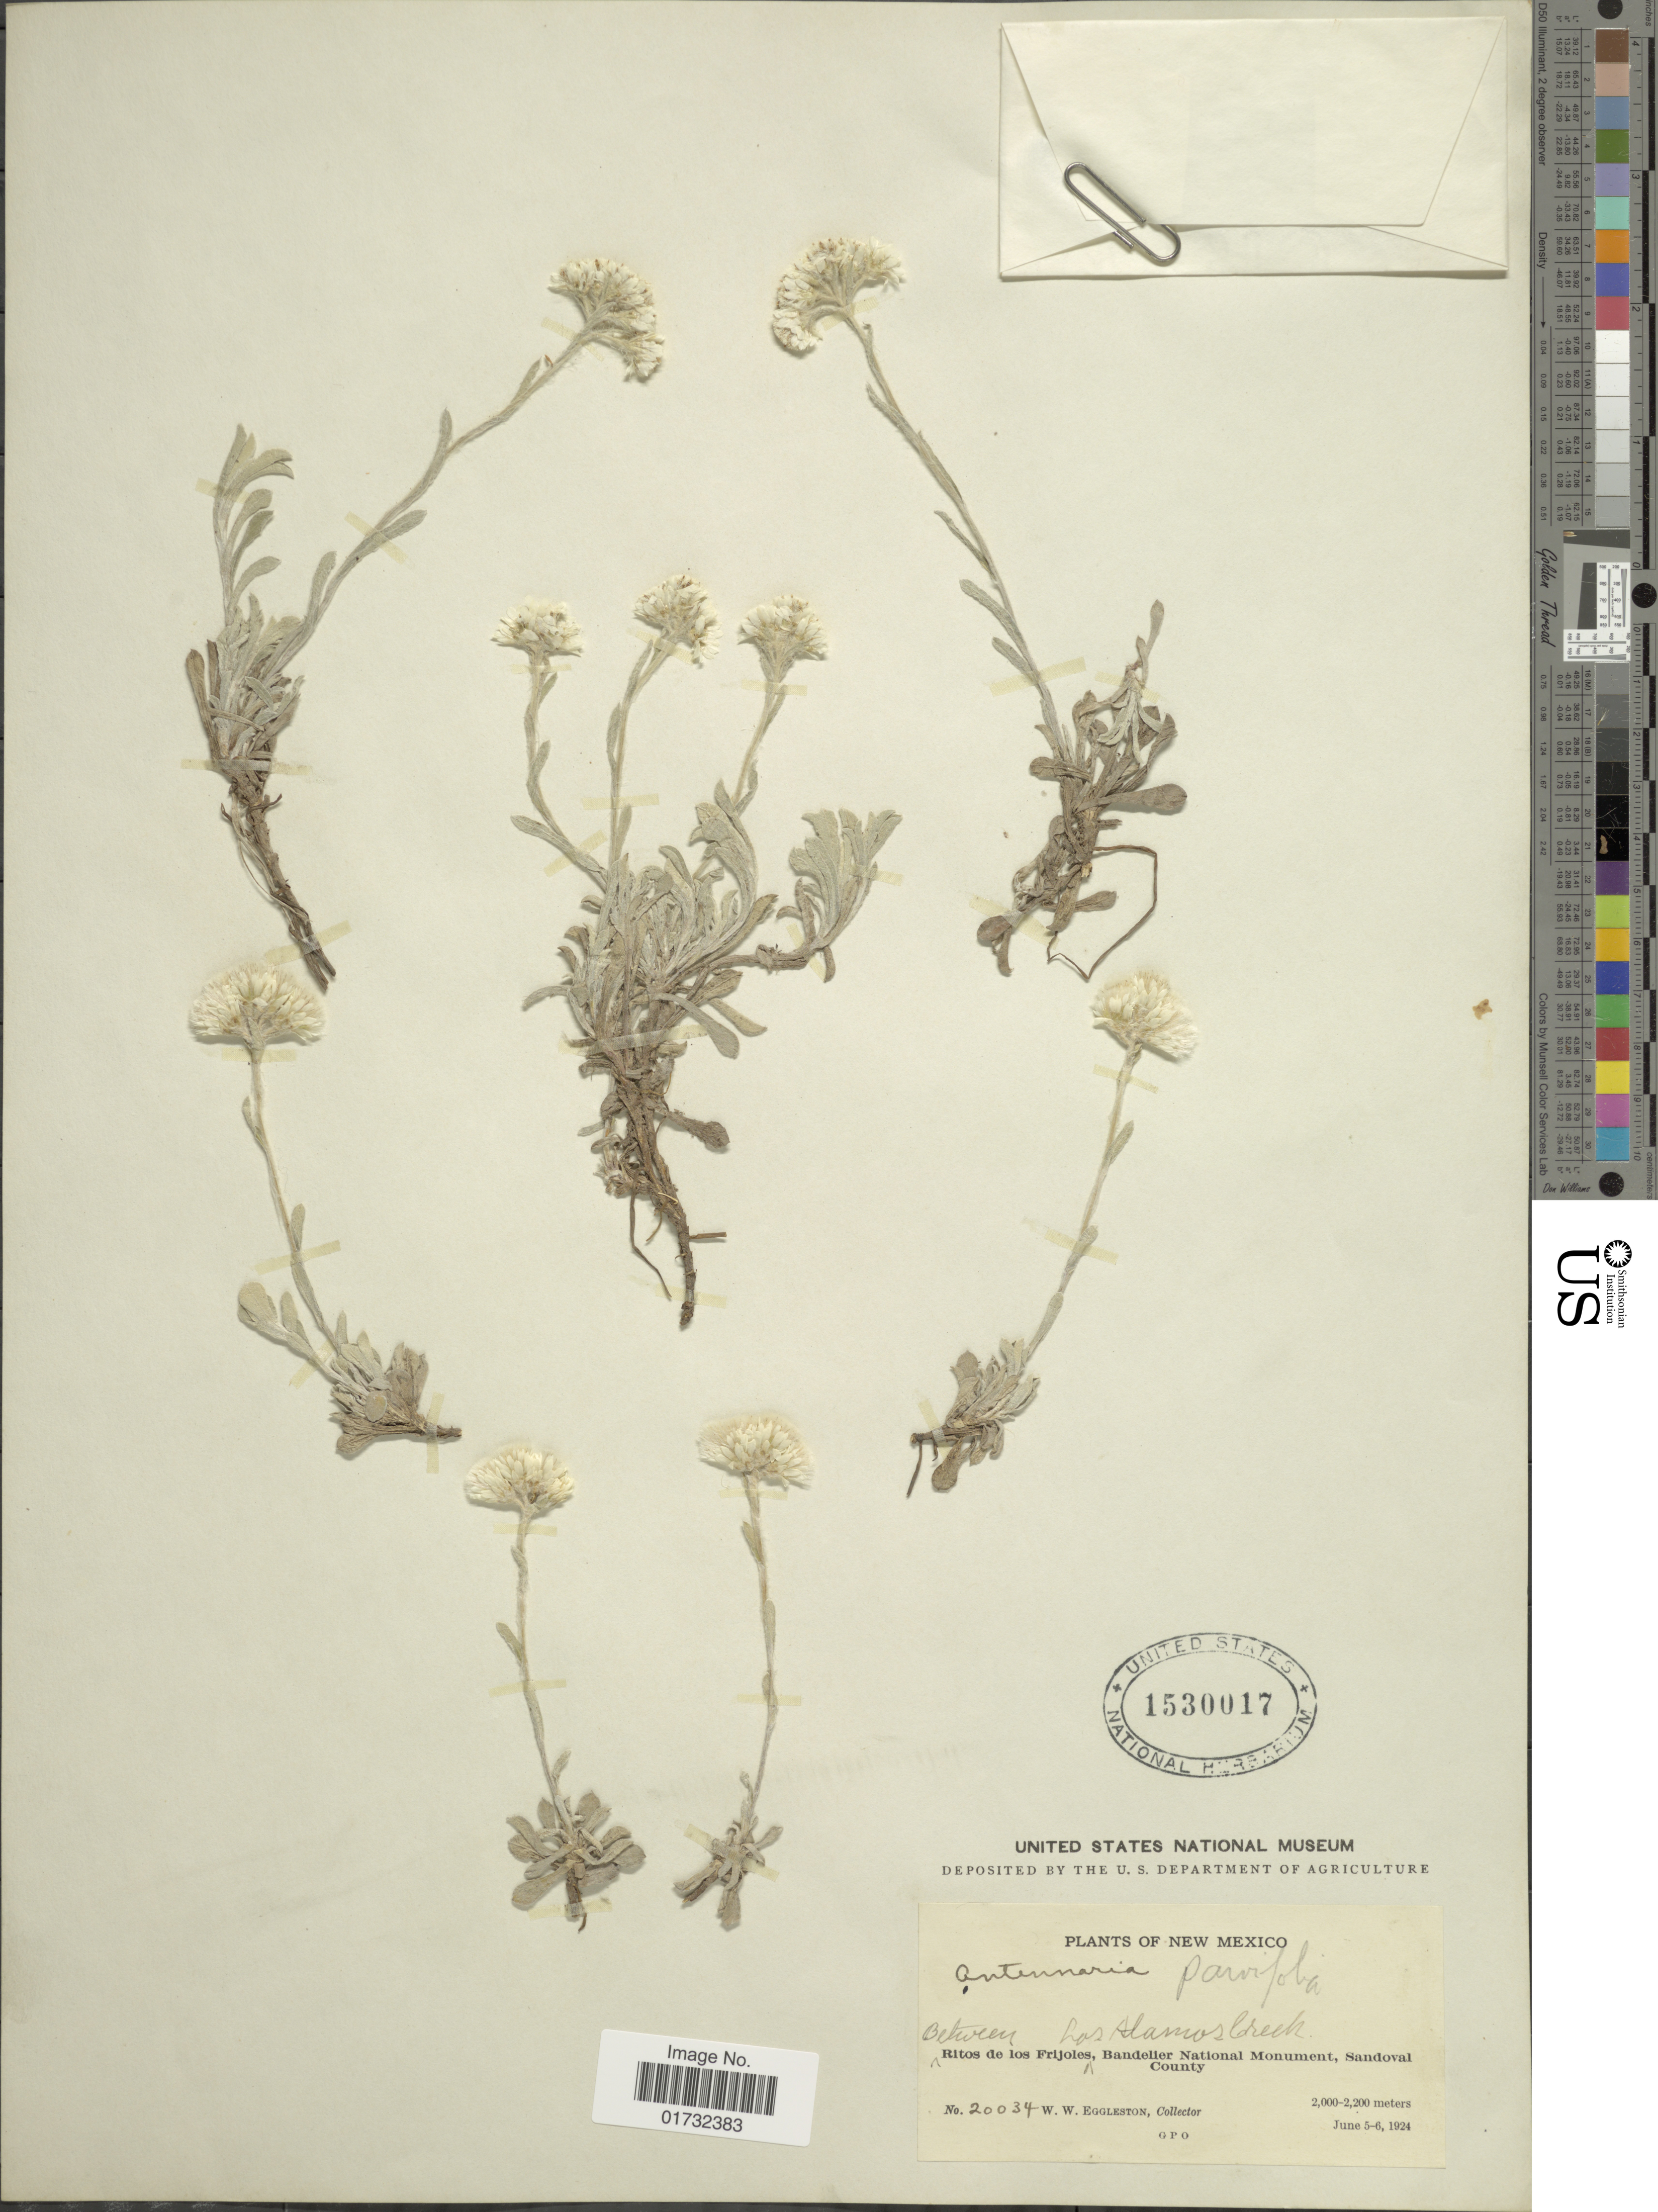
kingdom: Plantae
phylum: Tracheophyta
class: Magnoliopsida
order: Asterales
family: Asteraceae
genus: Antennaria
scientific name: Antennaria parvifolia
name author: Nutt.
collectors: W. W. Eggleston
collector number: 20034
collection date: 1924-06-05/1924-06-06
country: United States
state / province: New Mexico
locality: Between Los Alamos Creek. Ritos de los Frijoles, Bandelier National Monument, Sandoval County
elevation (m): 2000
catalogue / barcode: US 1530017